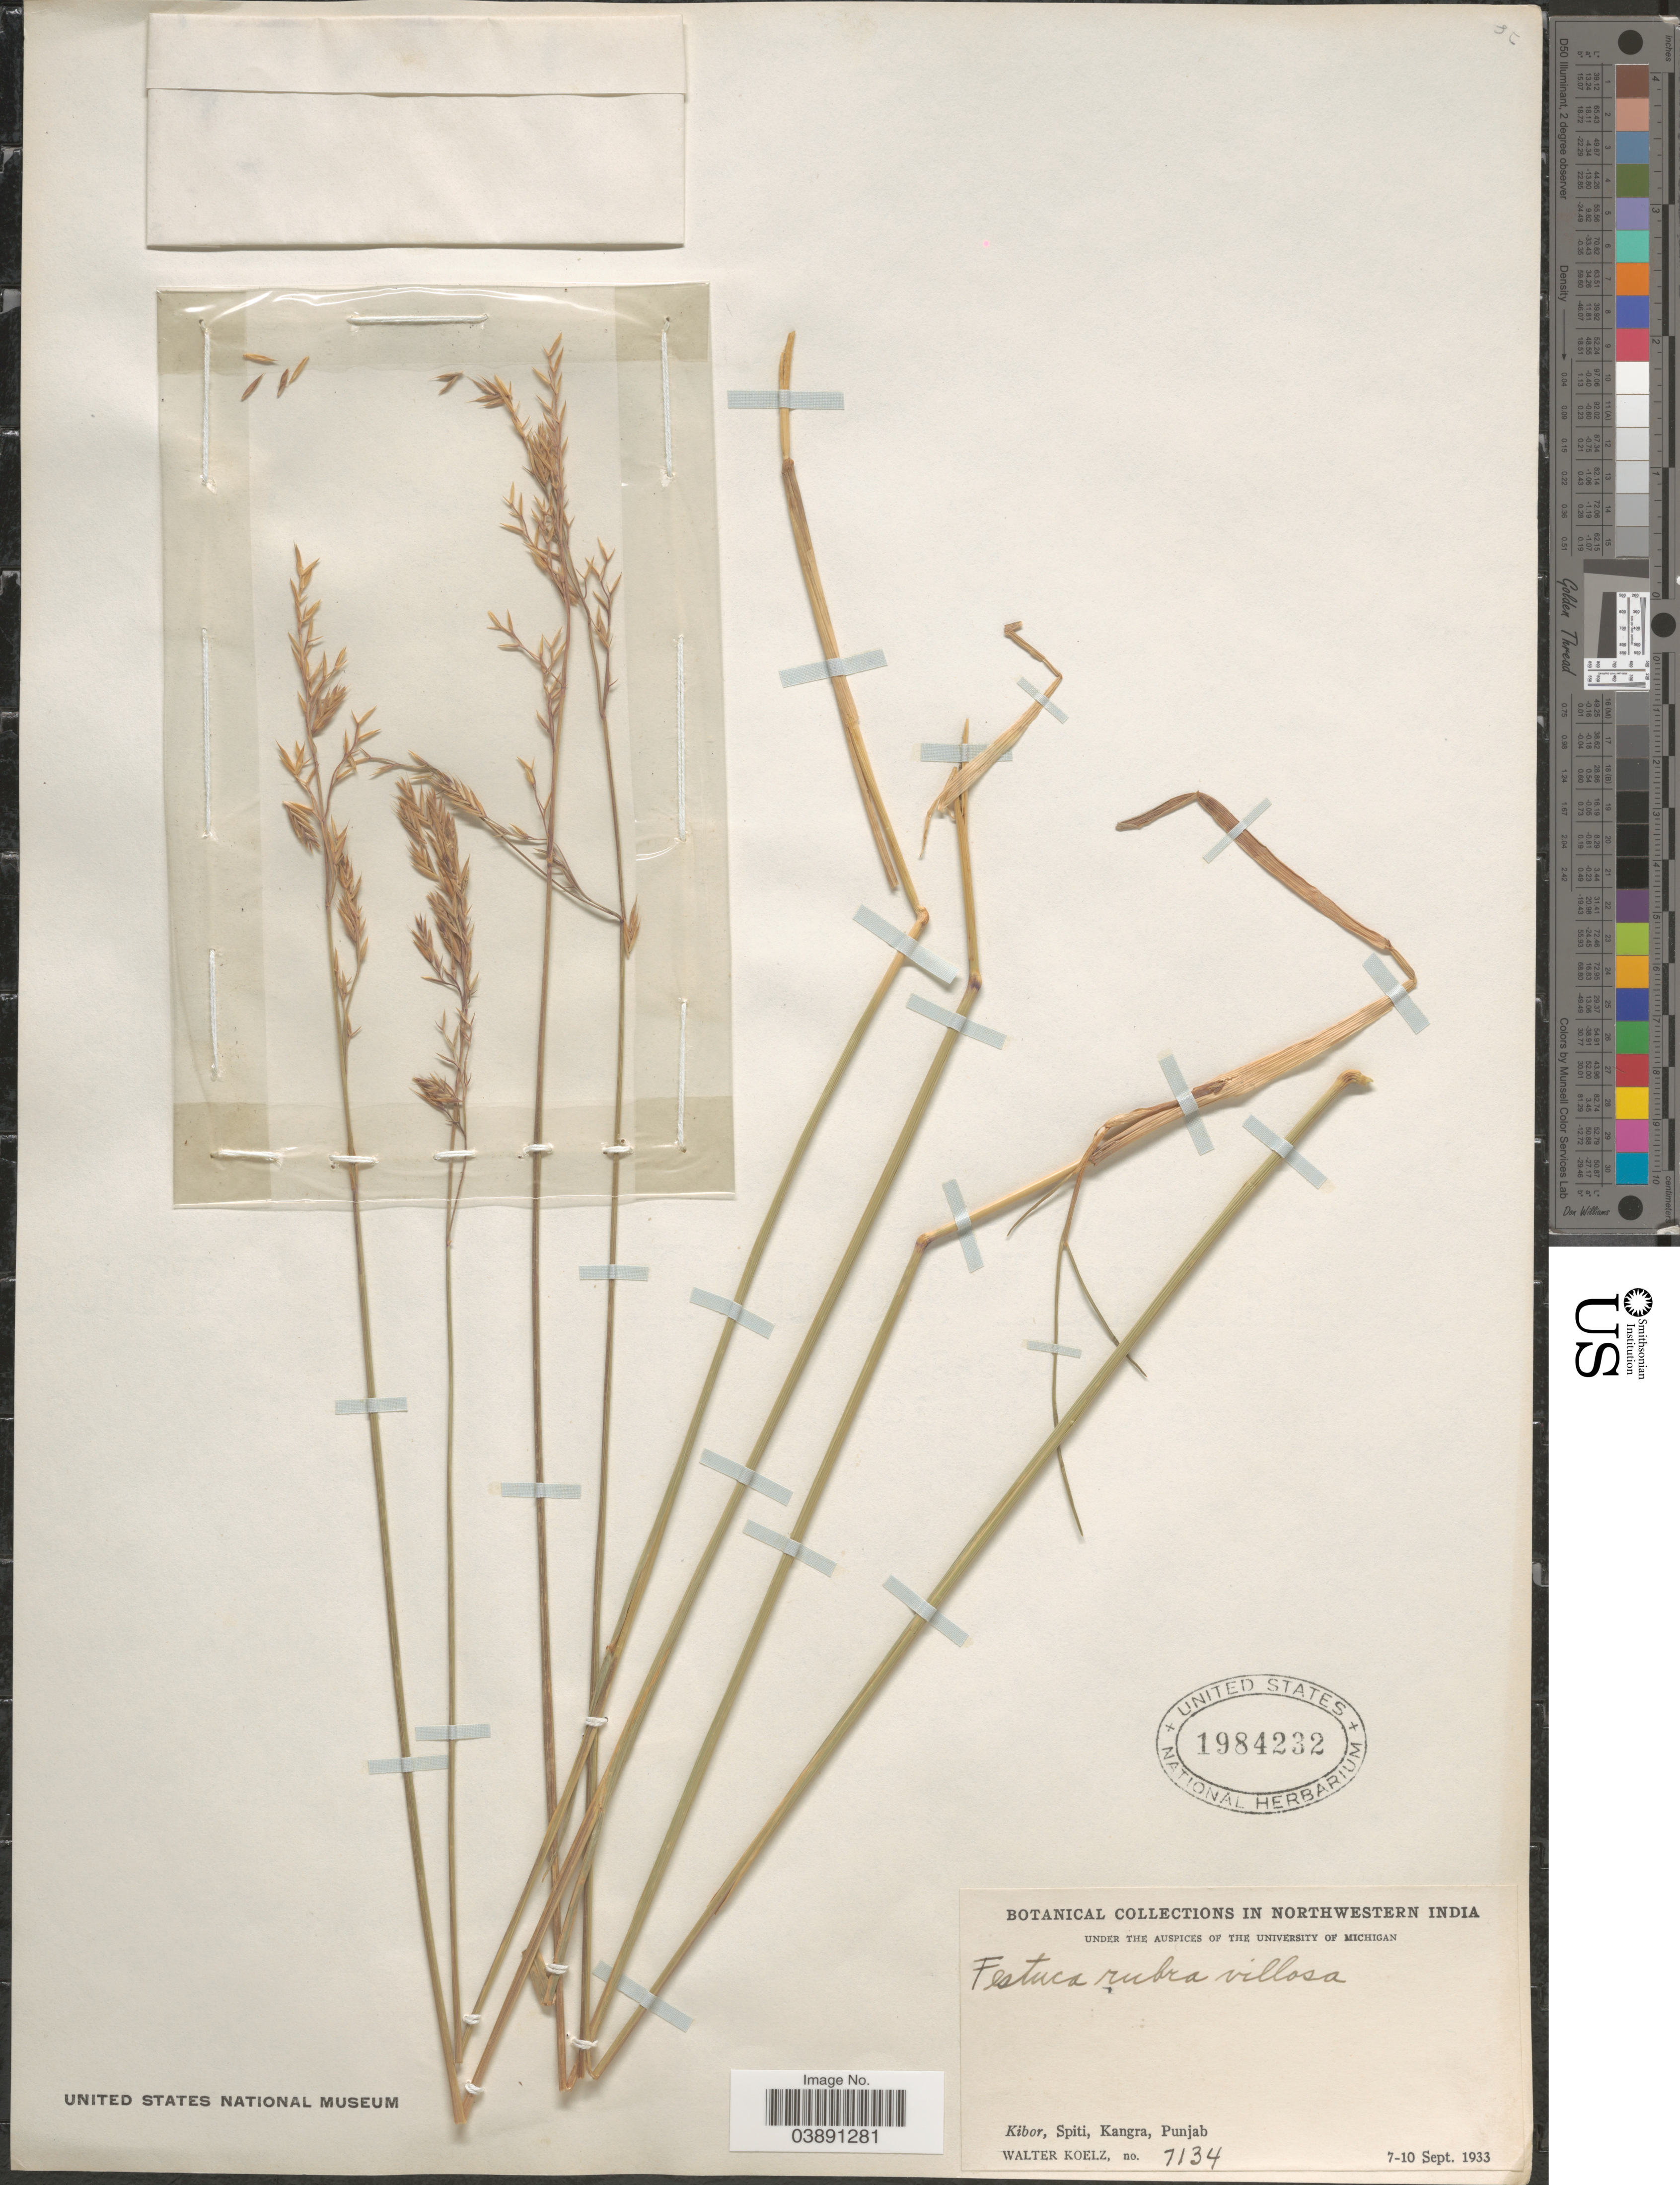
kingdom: Plantae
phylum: Tracheophyta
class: Liliopsida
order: Poales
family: Poaceae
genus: Festuca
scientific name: Festuca sp.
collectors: W. N. Koelz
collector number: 7134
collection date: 1933-09-07/1933-09-10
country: India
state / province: Punjab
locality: Northwestern India. Kibor, Spiti, Kangra.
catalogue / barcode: US 1984232